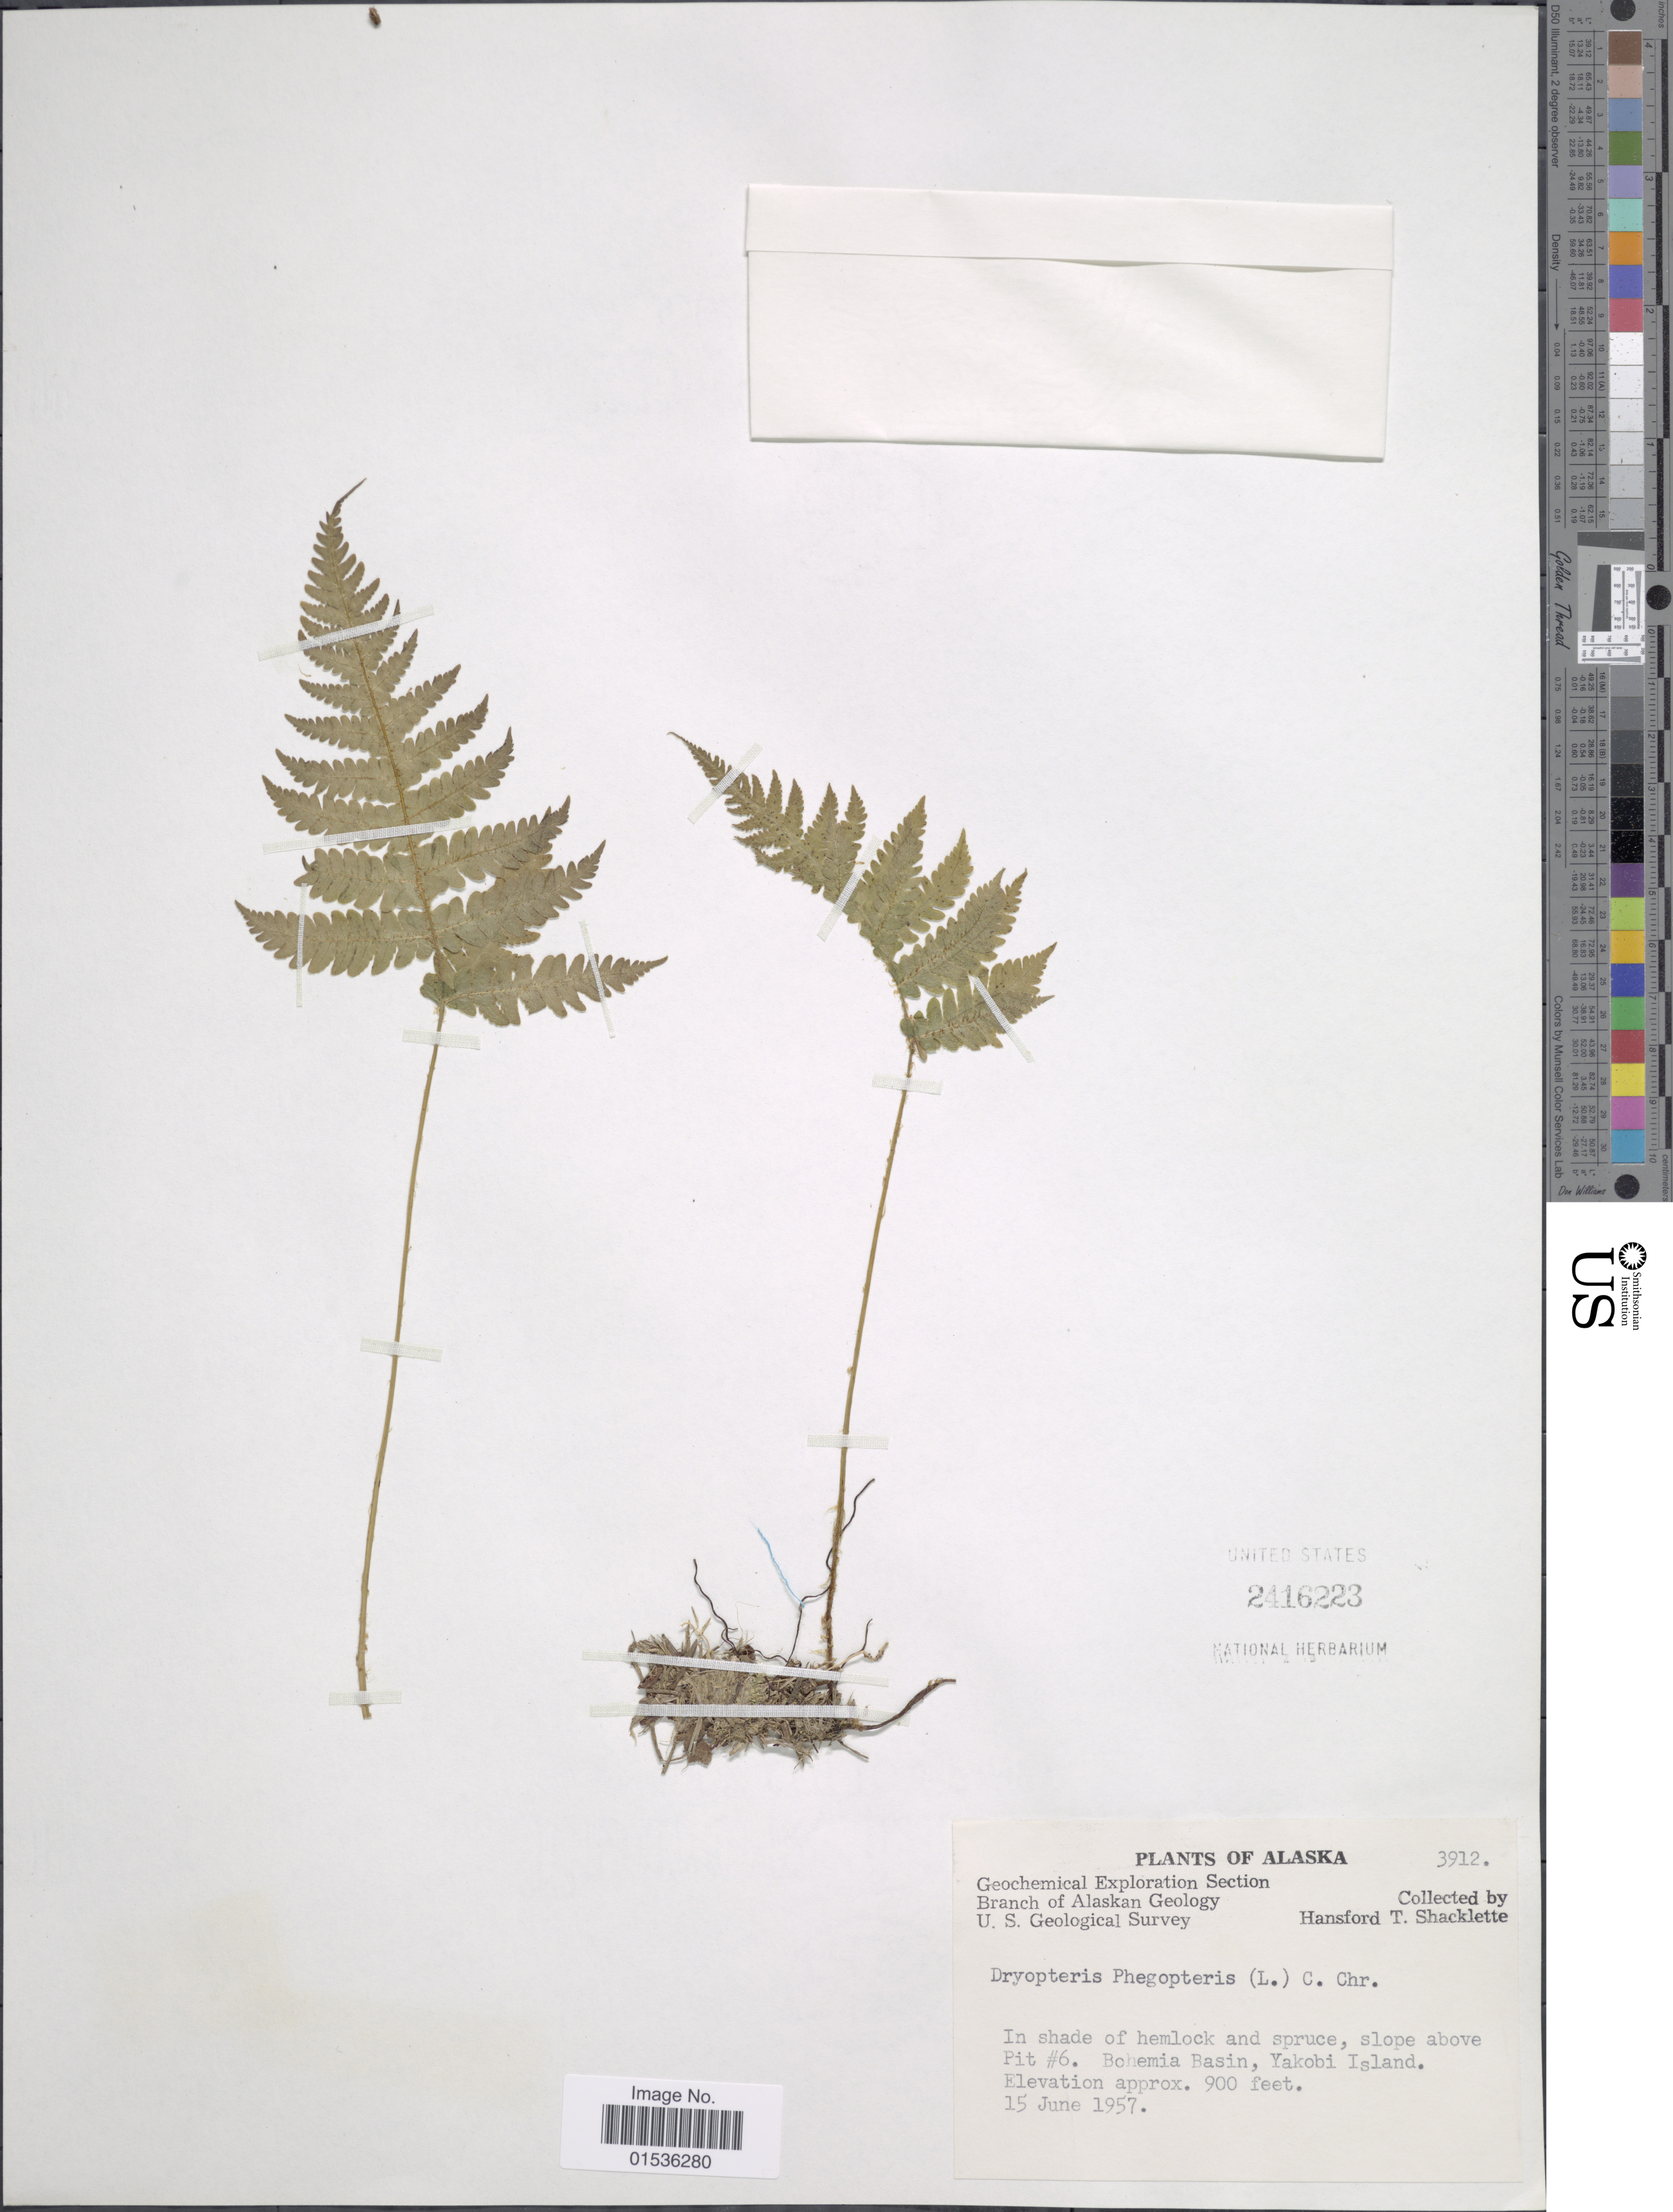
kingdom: Plantae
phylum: Tracheophyta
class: Polypodiopsida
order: Polypodiales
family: Thelypteridaceae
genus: Phegopteris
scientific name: Phegopteris connectilis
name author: (Michx.) Watt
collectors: H. Shacklette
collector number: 3912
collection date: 1957-06-15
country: United States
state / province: Alaska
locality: Alaska. Slope above Pit #6. Bohemia Basin, Yakobi Island.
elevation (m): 274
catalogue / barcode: US 2416223